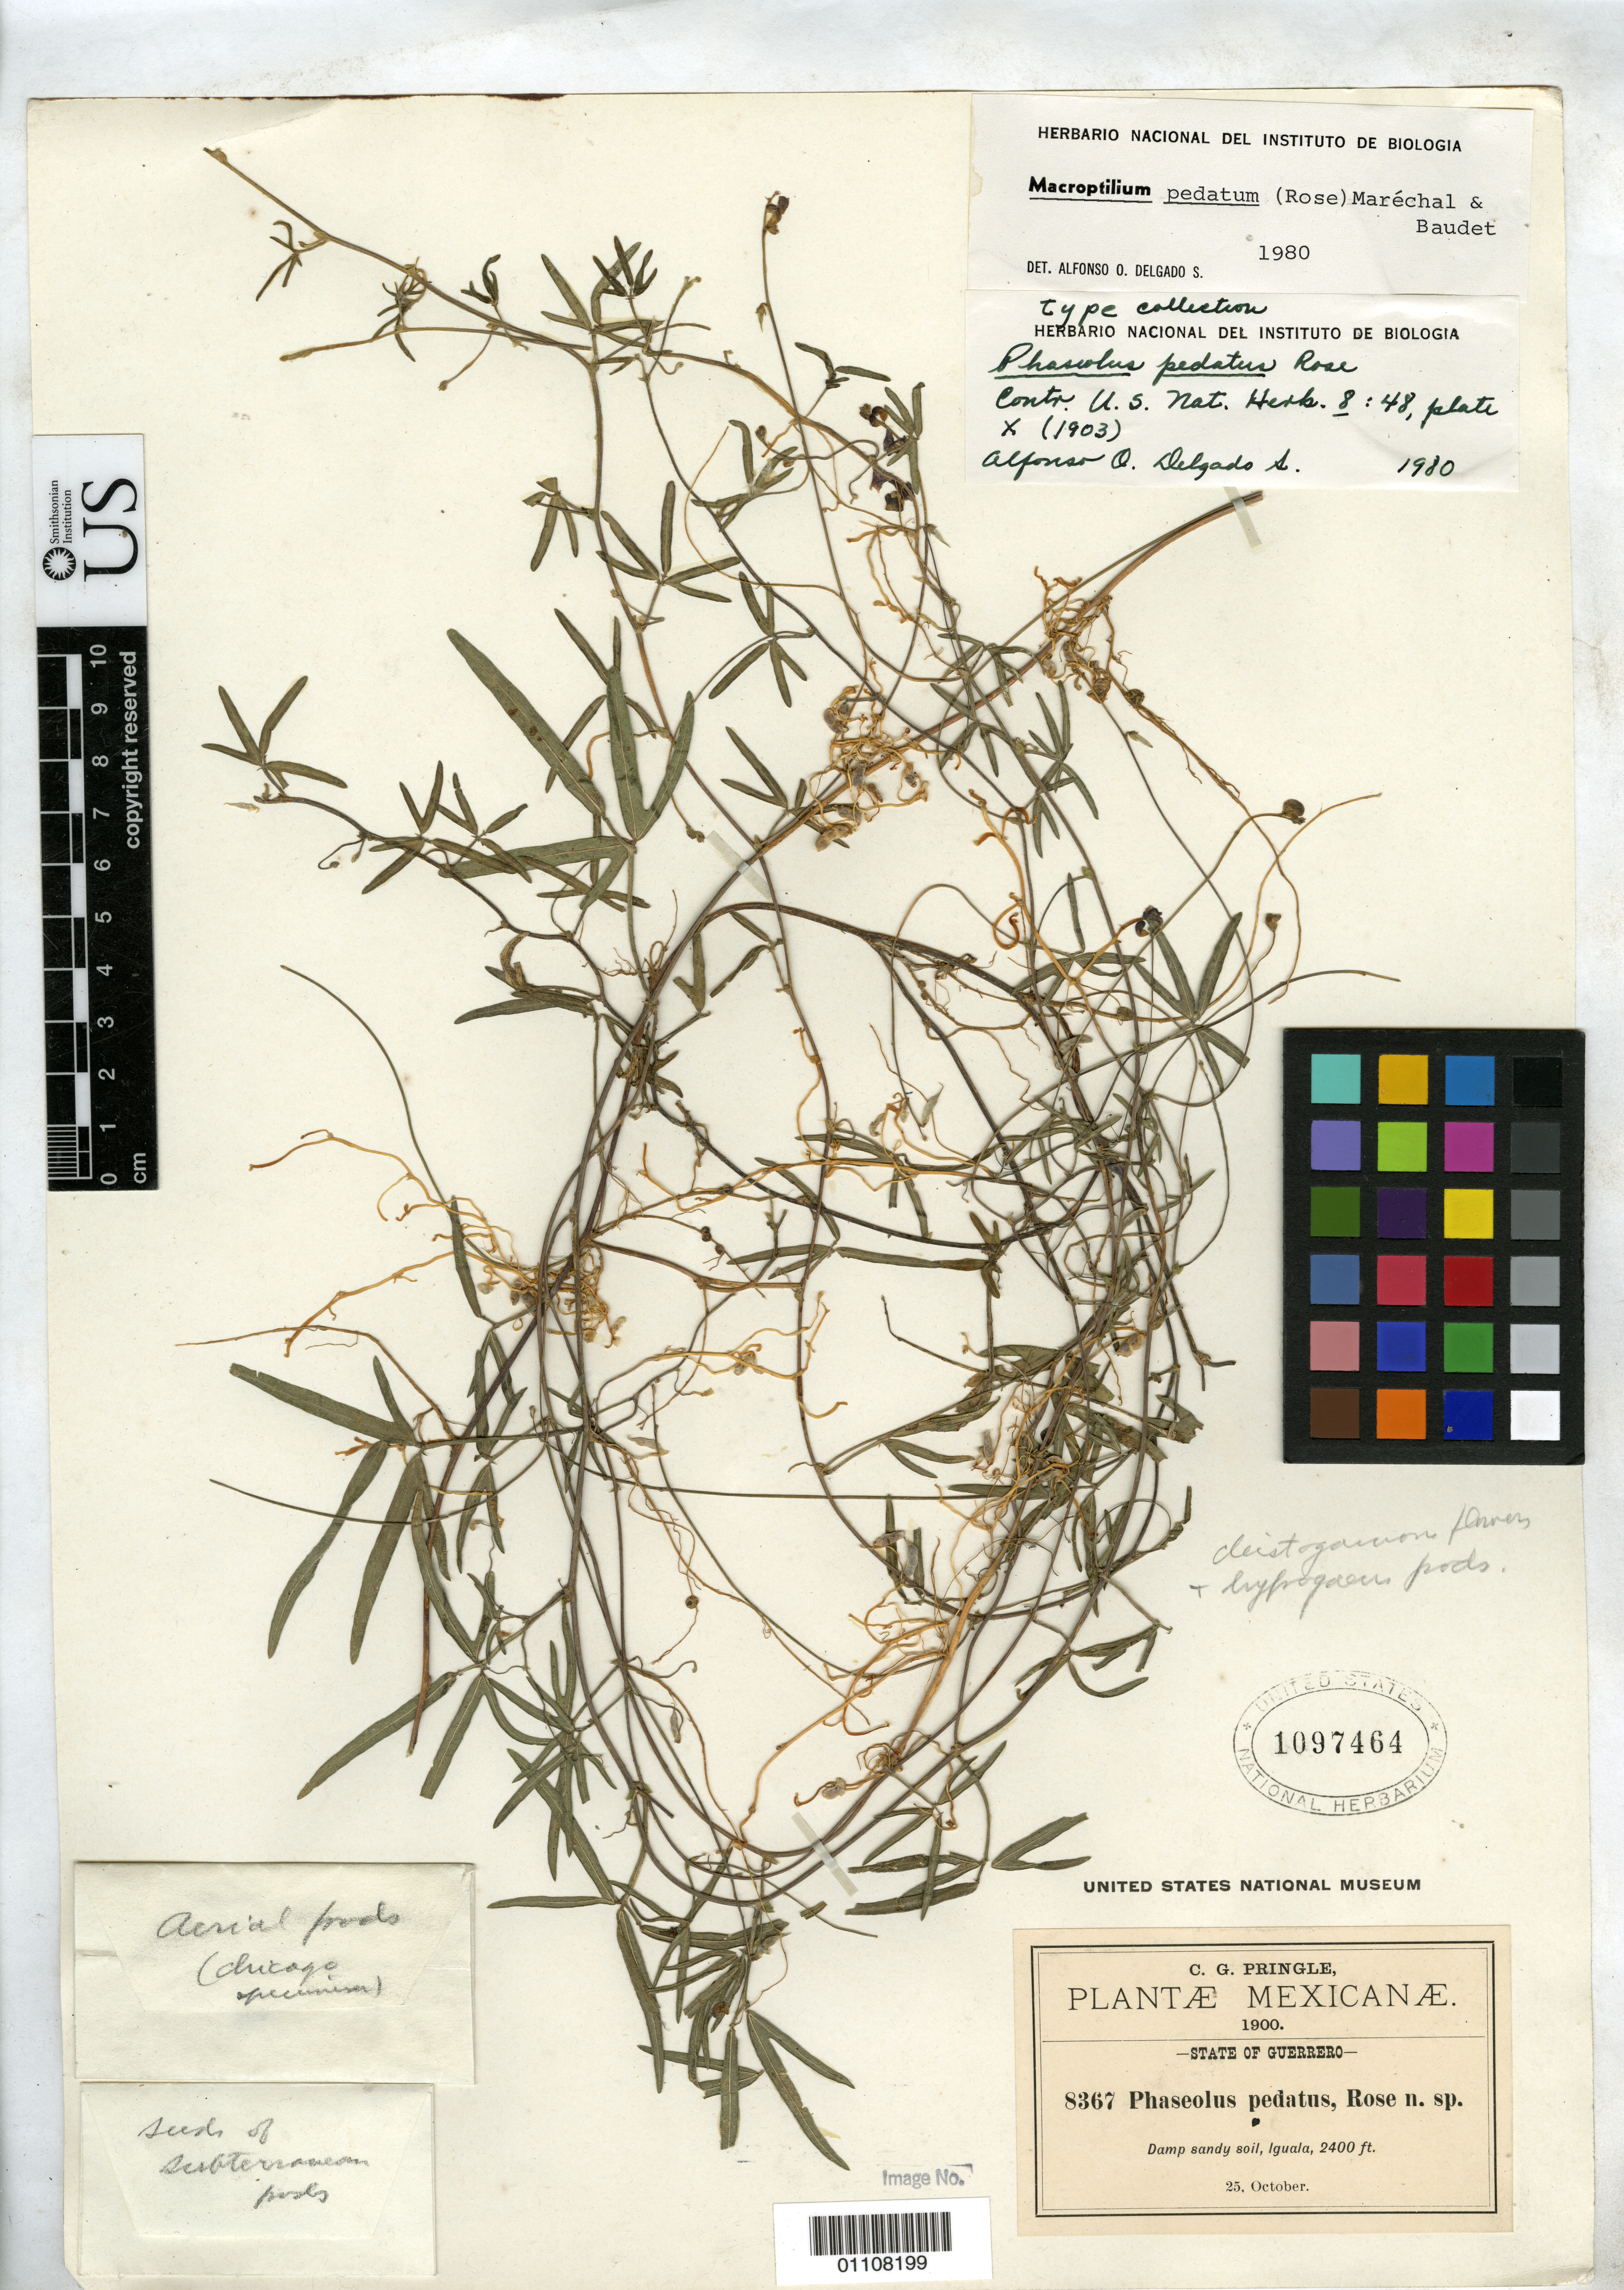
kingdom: Plantae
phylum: Tracheophyta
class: Magnoliopsida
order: Fabales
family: Fabaceae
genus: Phaseolus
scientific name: Phaseolus pedatus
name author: Rose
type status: Isotype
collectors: C. G. Pringle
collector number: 8367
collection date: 1900-10-25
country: Mexico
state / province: Guerrero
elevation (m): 732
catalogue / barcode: US 1097464